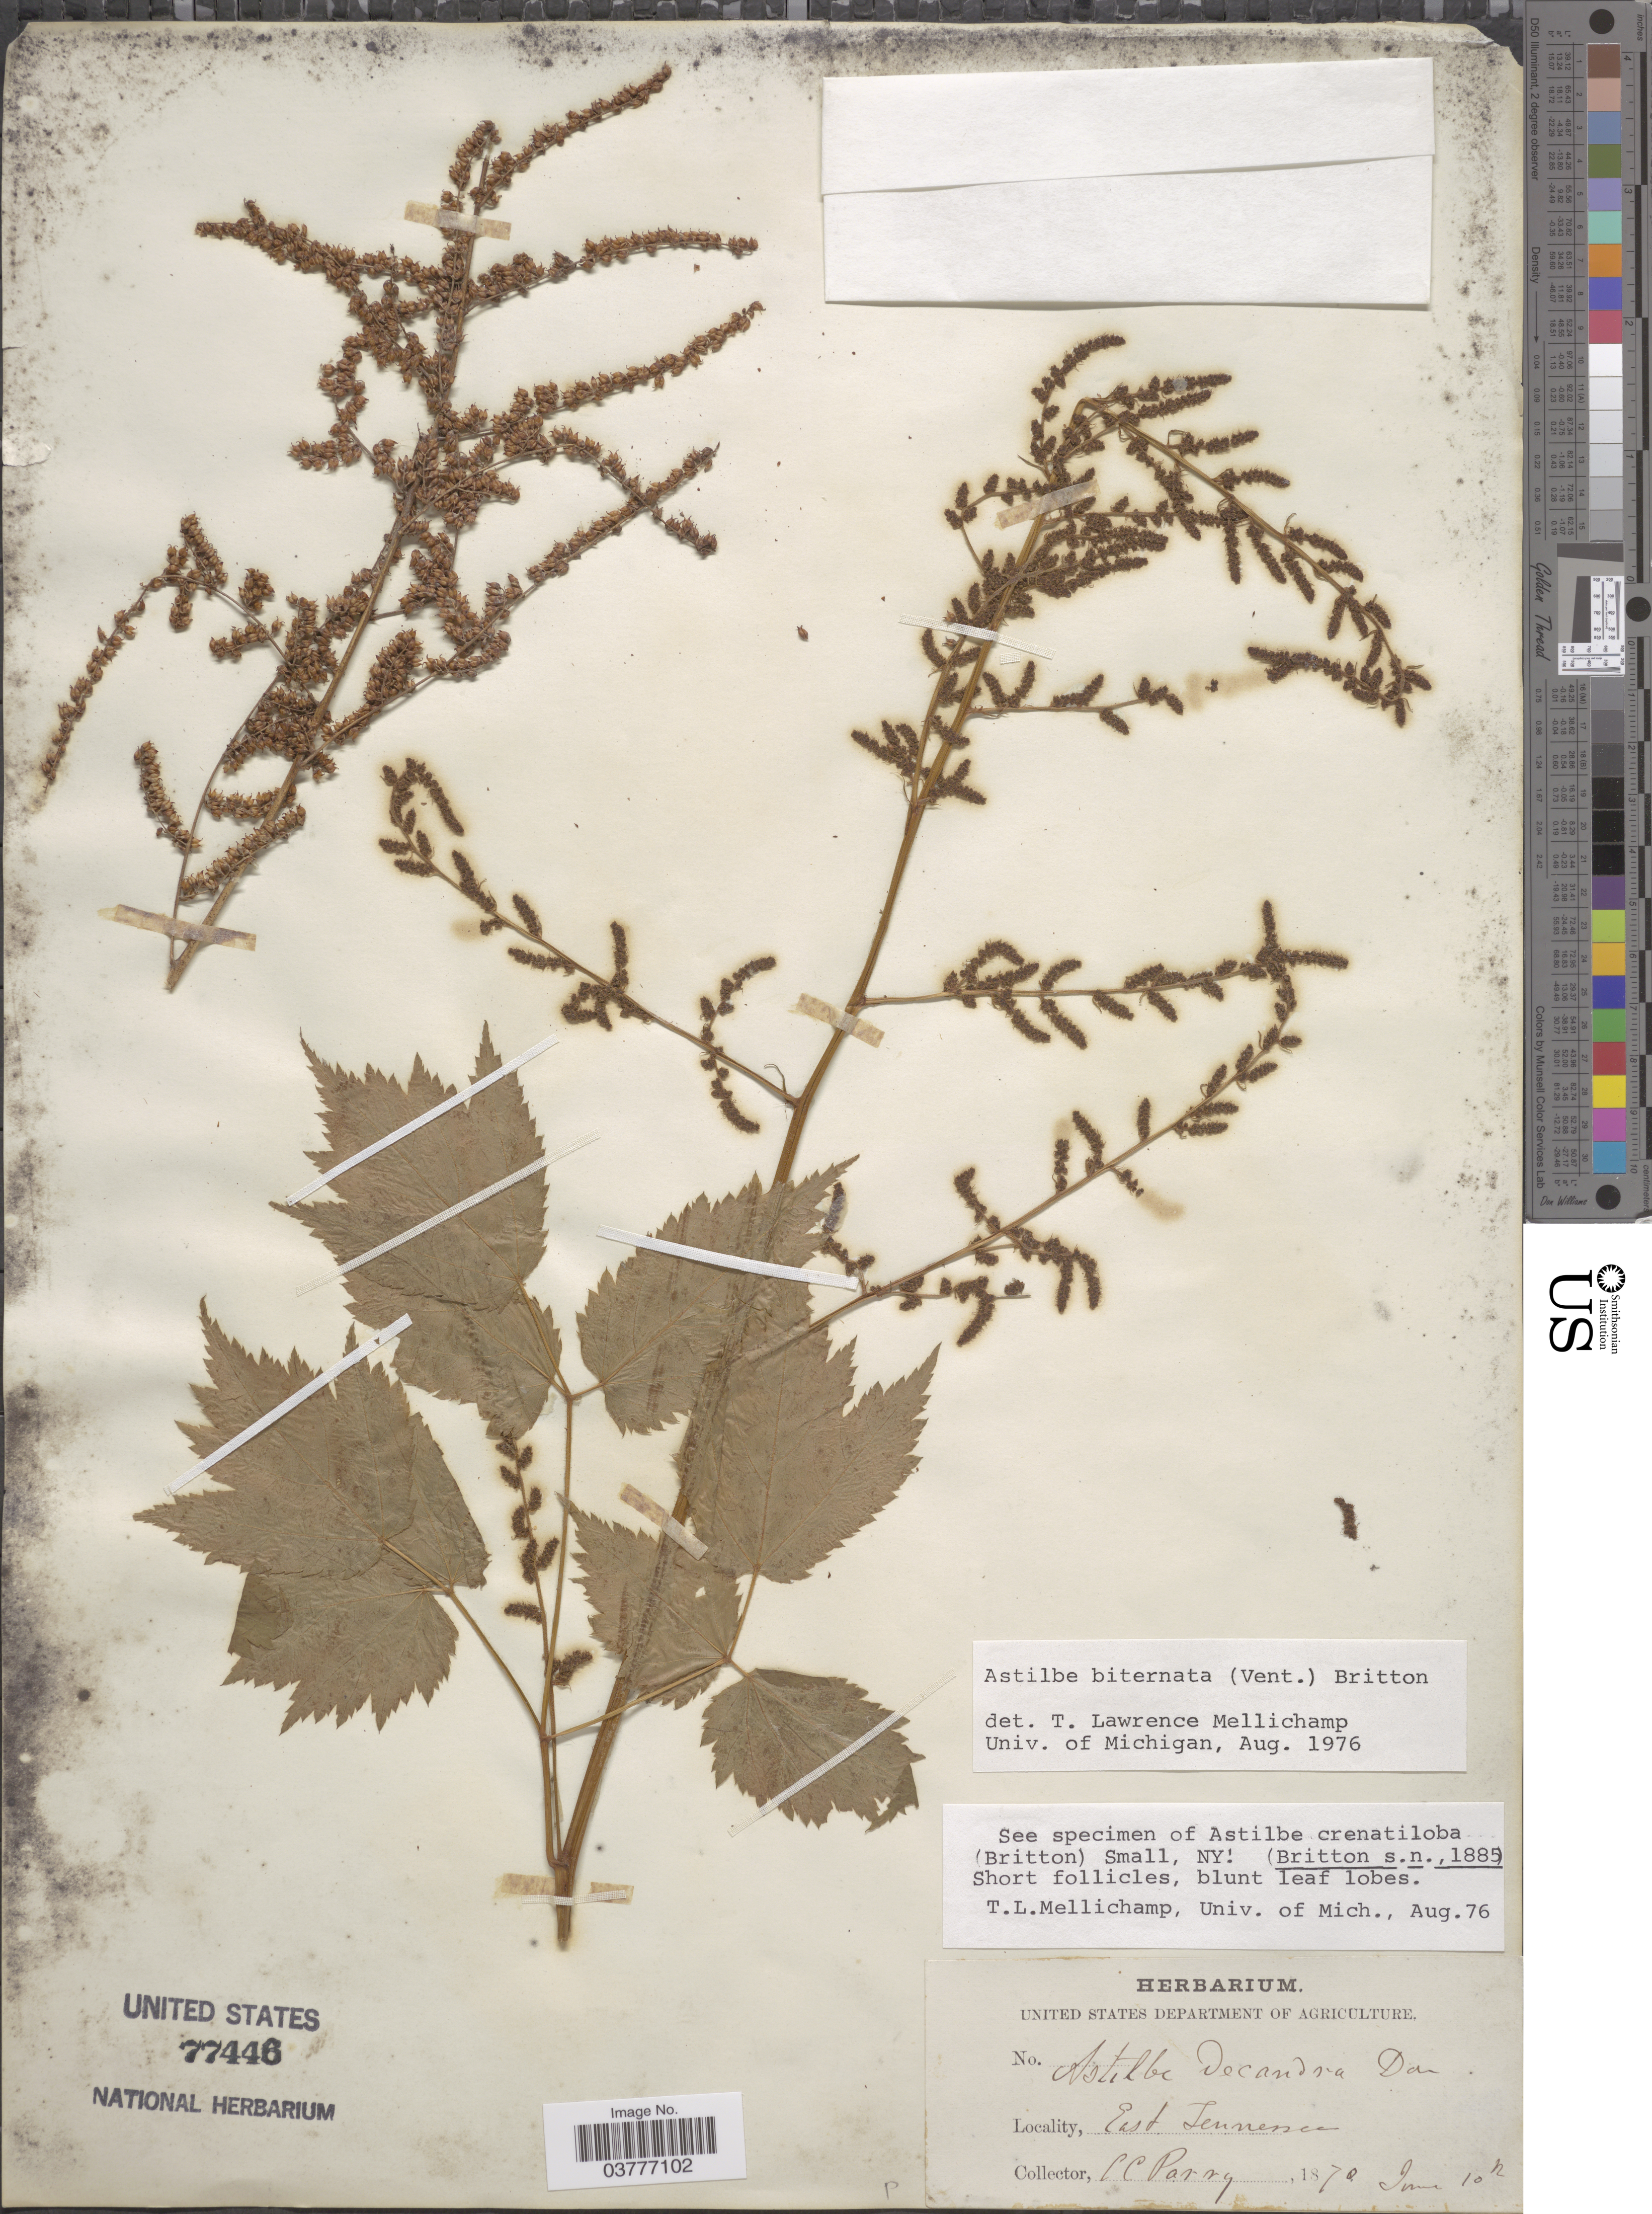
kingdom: Plantae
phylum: Tracheophyta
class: Magnoliopsida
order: Saxifragales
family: Saxifragaceae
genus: Astilbe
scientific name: Astilbe biternata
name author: (Vent.) Britton ex Kearney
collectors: C. C. Parry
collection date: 1870-06-10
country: United States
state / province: Tennessee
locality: East Tennessee.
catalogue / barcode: US 77446